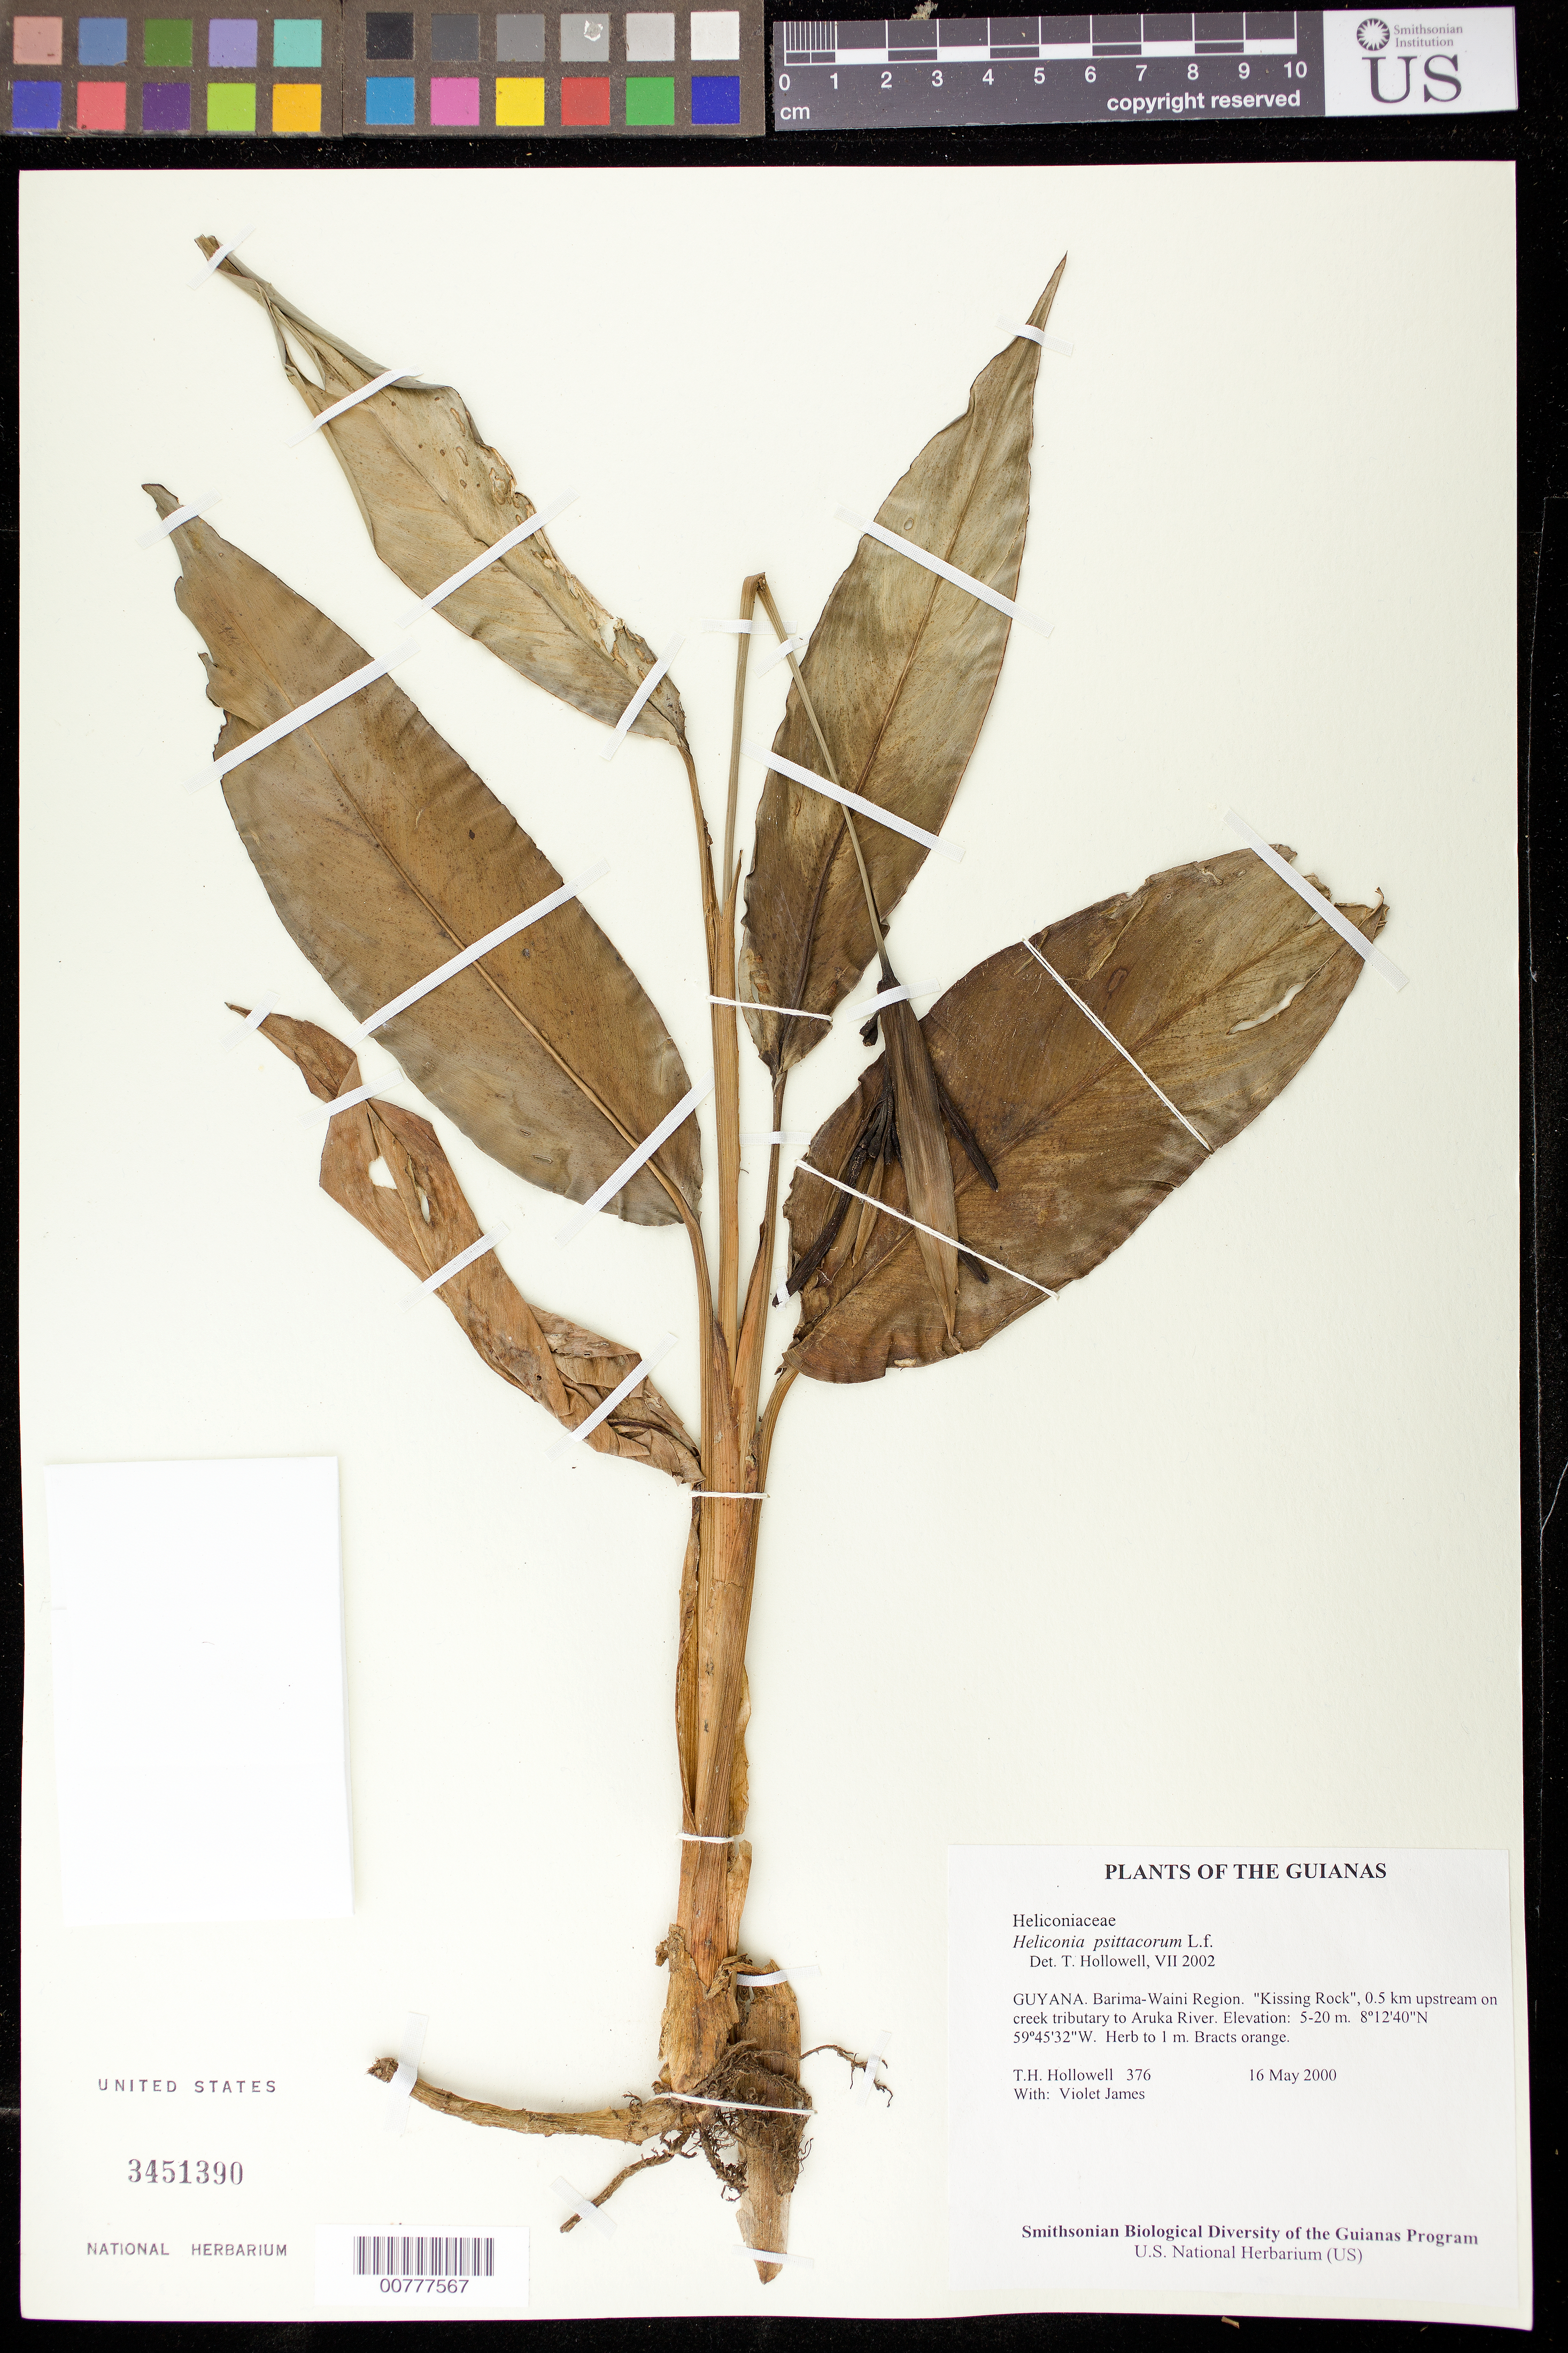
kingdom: Plantae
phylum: Tracheophyta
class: Liliopsida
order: Zingiberales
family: Heliconiaceae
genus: Heliconia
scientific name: Heliconia psittacorum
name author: L. f.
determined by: Kress, W. J., (US), Smithsonian Institution - National Museum of Natural History (UNITED STATES)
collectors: T. Hollowell & V. James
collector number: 376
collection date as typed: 16 May 2000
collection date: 2000-05-16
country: Guyana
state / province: Barima-Waini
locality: "Kissing Rock", 0.5 km upstream on creek tributary to Aruka River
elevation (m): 5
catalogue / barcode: US 3451390